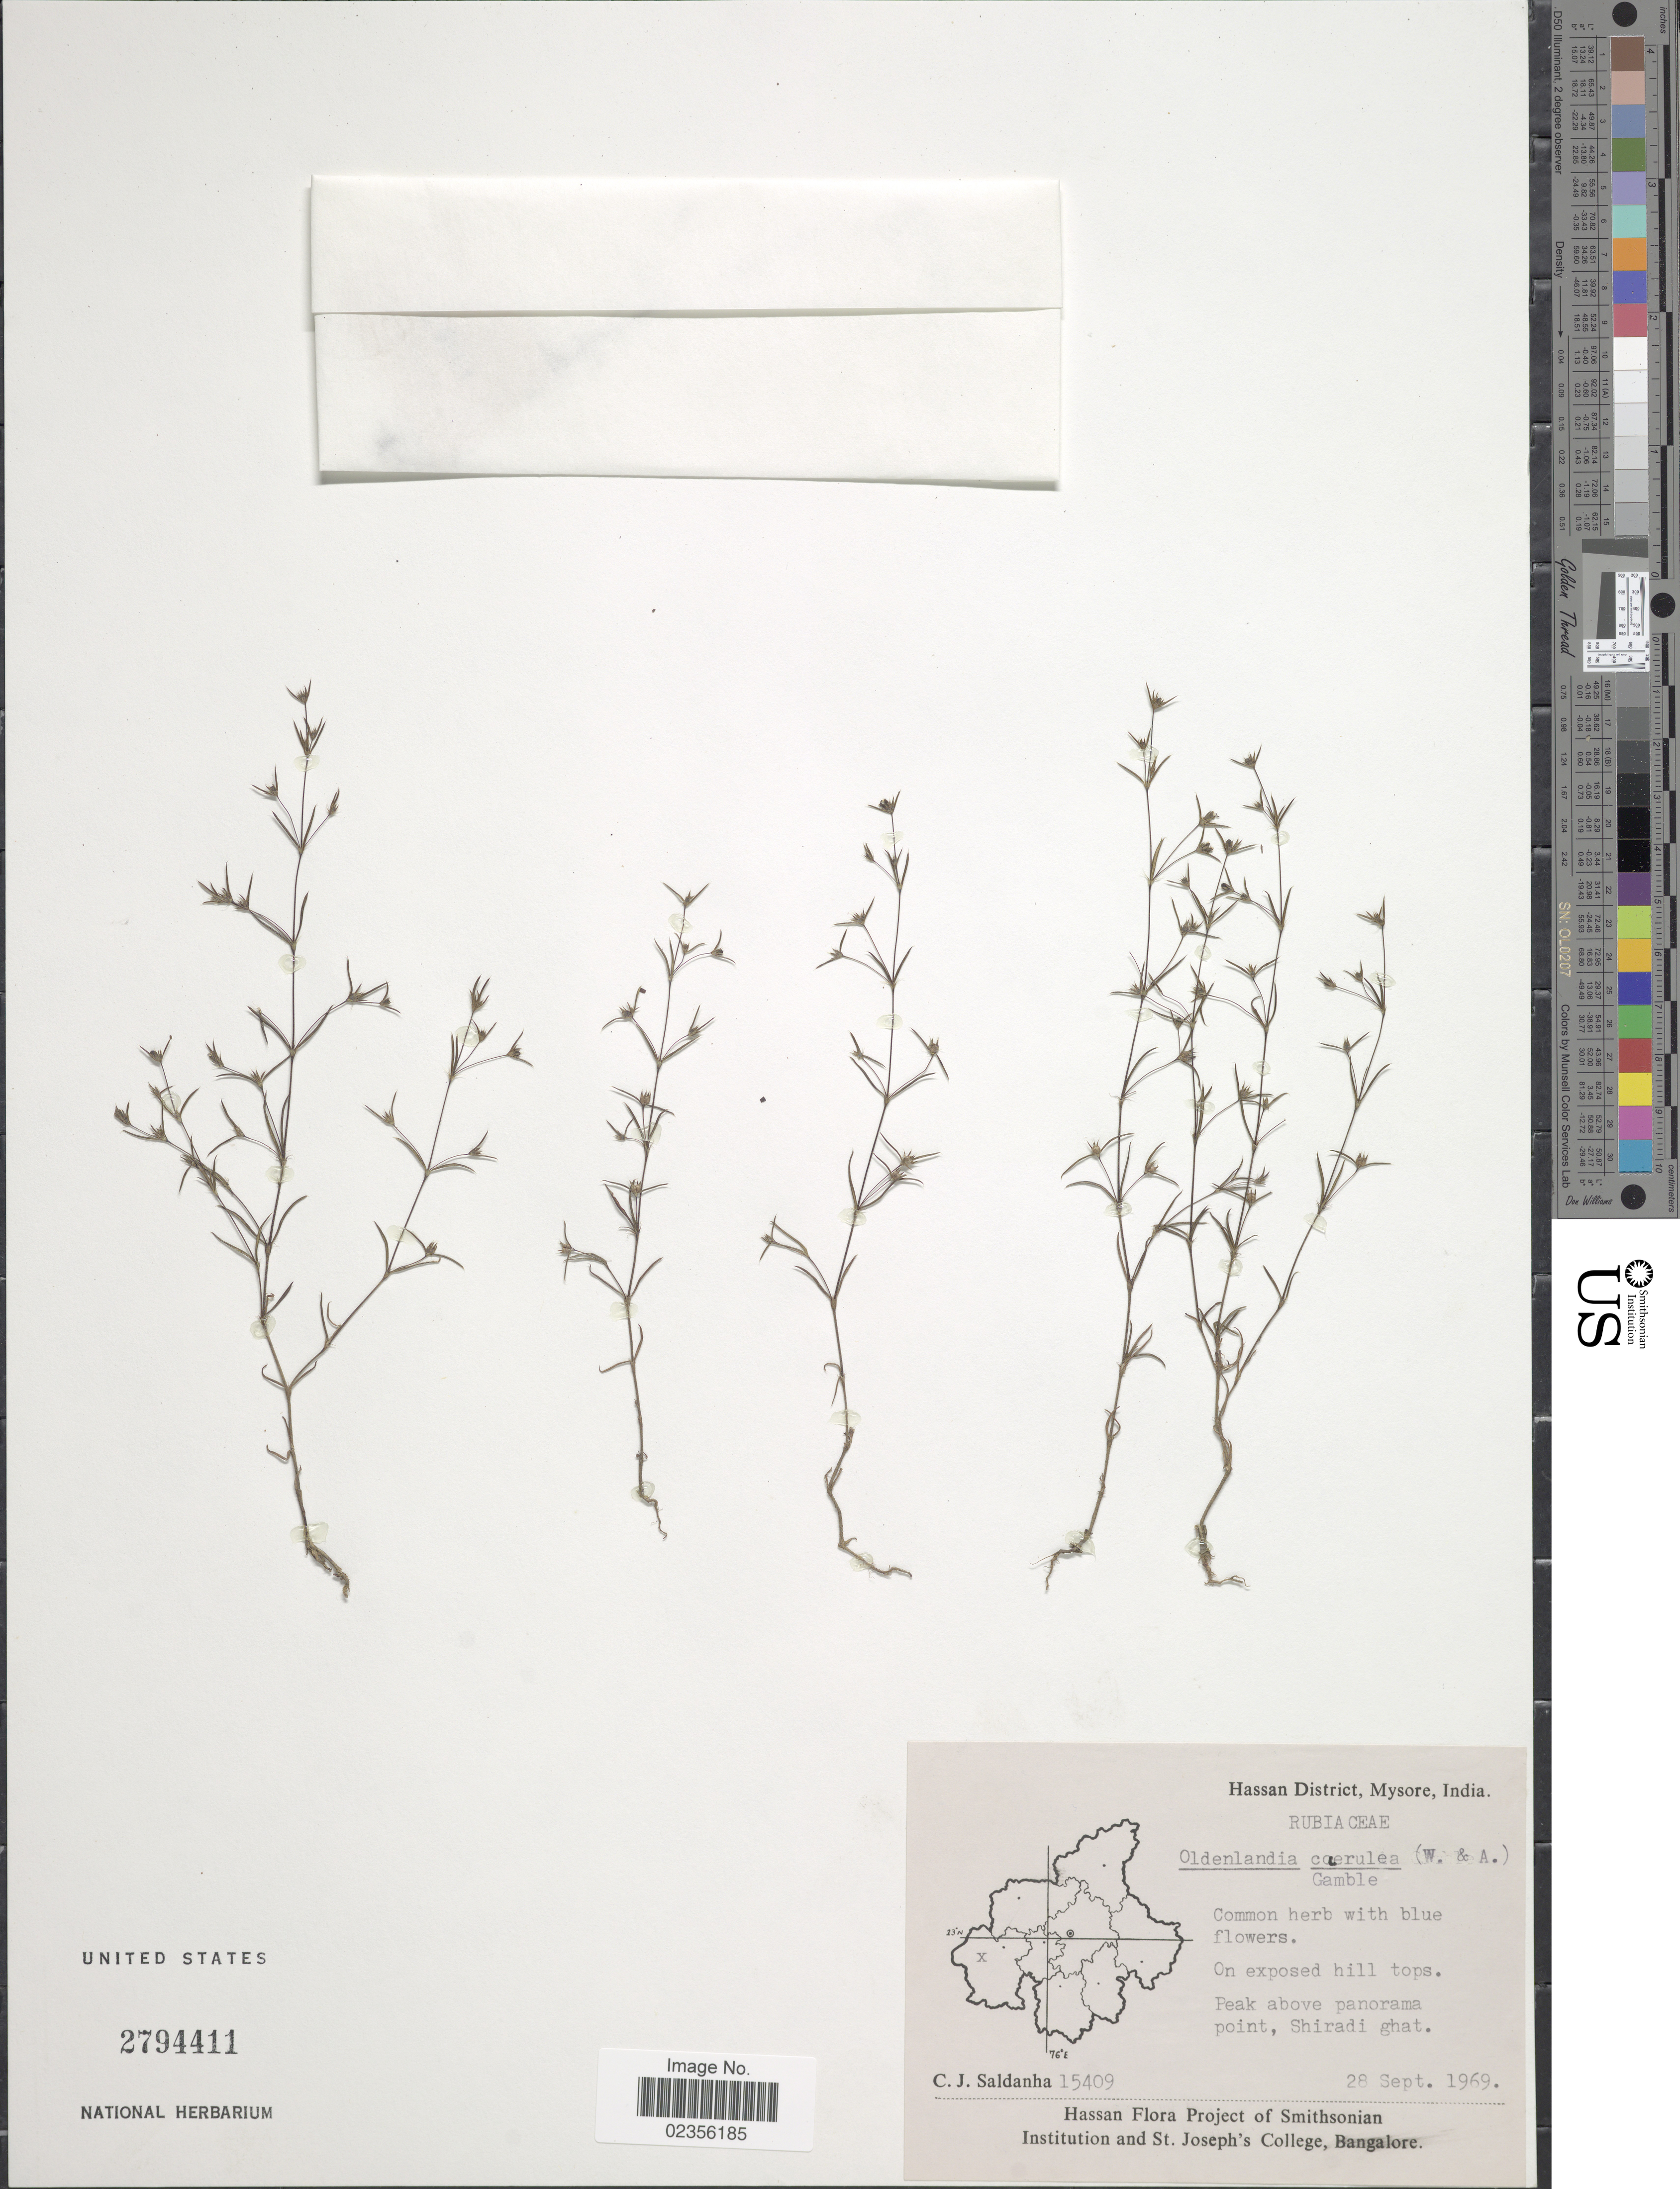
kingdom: Plantae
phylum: Tracheophyta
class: Magnoliopsida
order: Gentianales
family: Rubiaceae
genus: Hedyotis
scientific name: Hedyotis cyanantha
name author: Kurz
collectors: C. J. Saldanha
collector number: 15409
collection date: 1969-09-28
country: India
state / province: Karnataka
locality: Hassan District, Mysore. Peak above panorama point, Shiradi ghat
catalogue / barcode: US 2794411